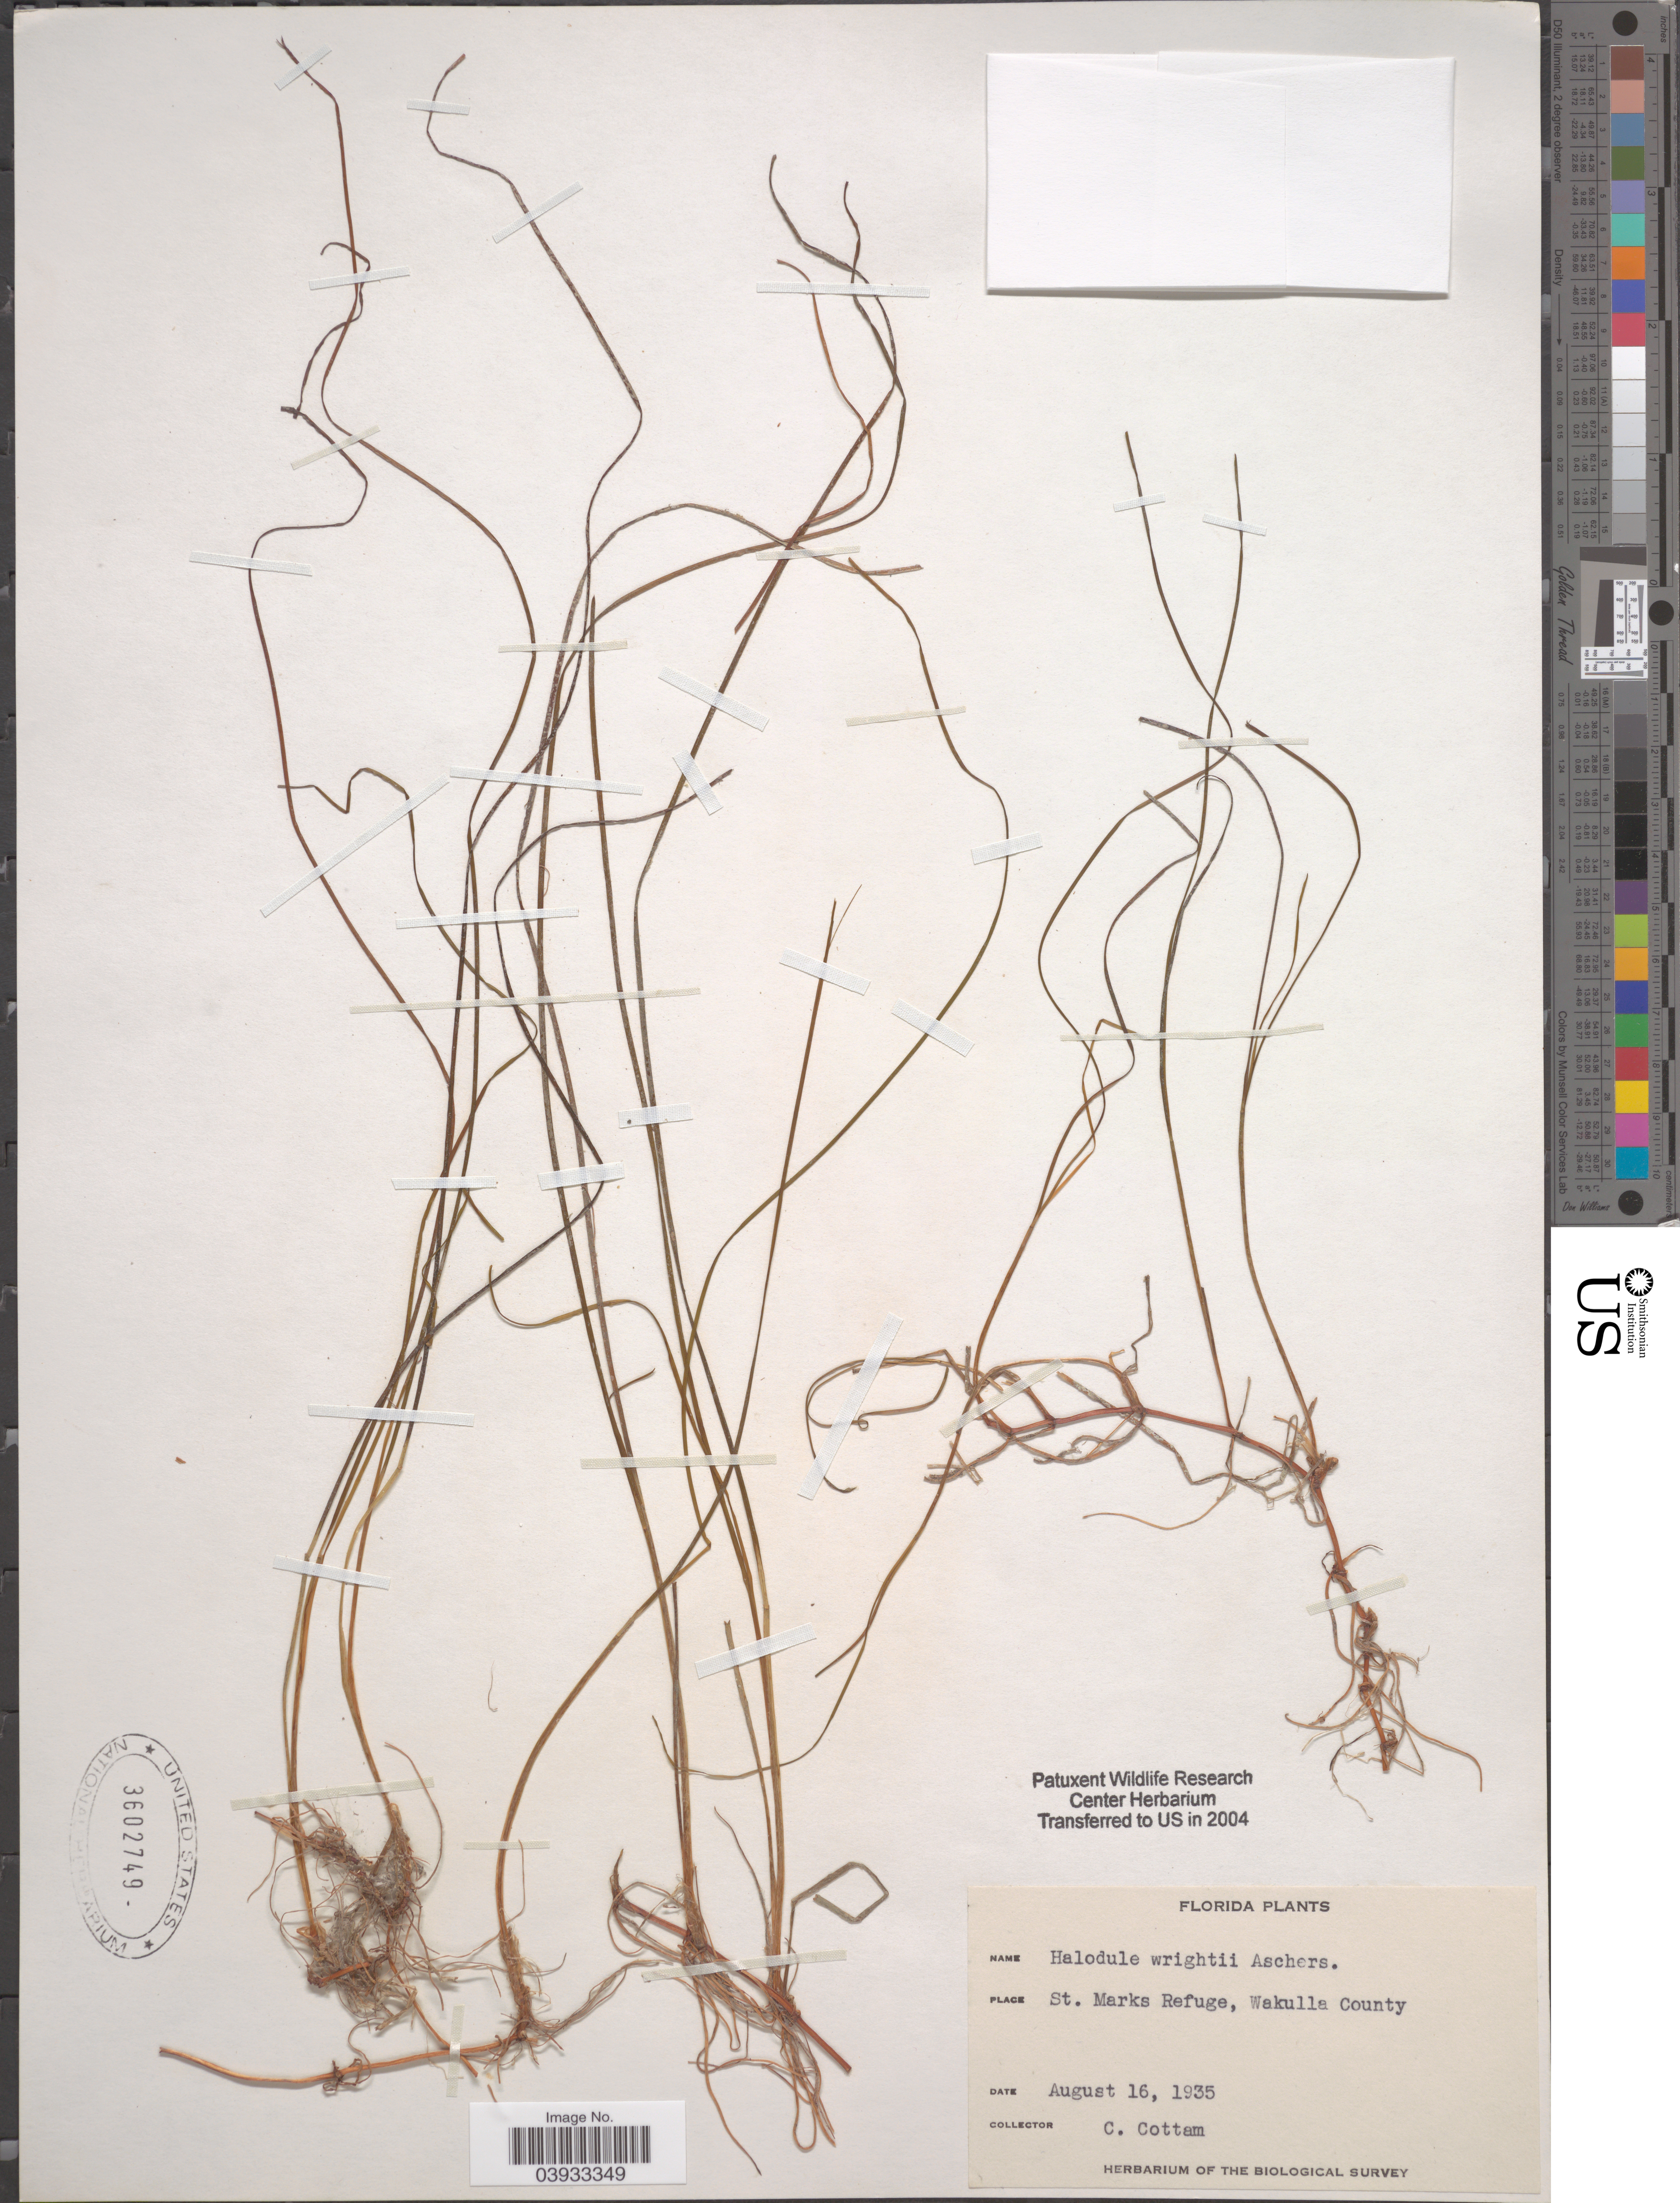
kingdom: Plantae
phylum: Tracheophyta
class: Liliopsida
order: Alismatales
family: Cymodoceaceae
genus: Halodule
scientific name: Halodule wrightii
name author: Asch.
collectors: C. Cottam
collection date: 1935-08-16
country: United States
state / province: Florida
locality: St. Marks Refuge, Wakulla County.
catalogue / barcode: US 3602749